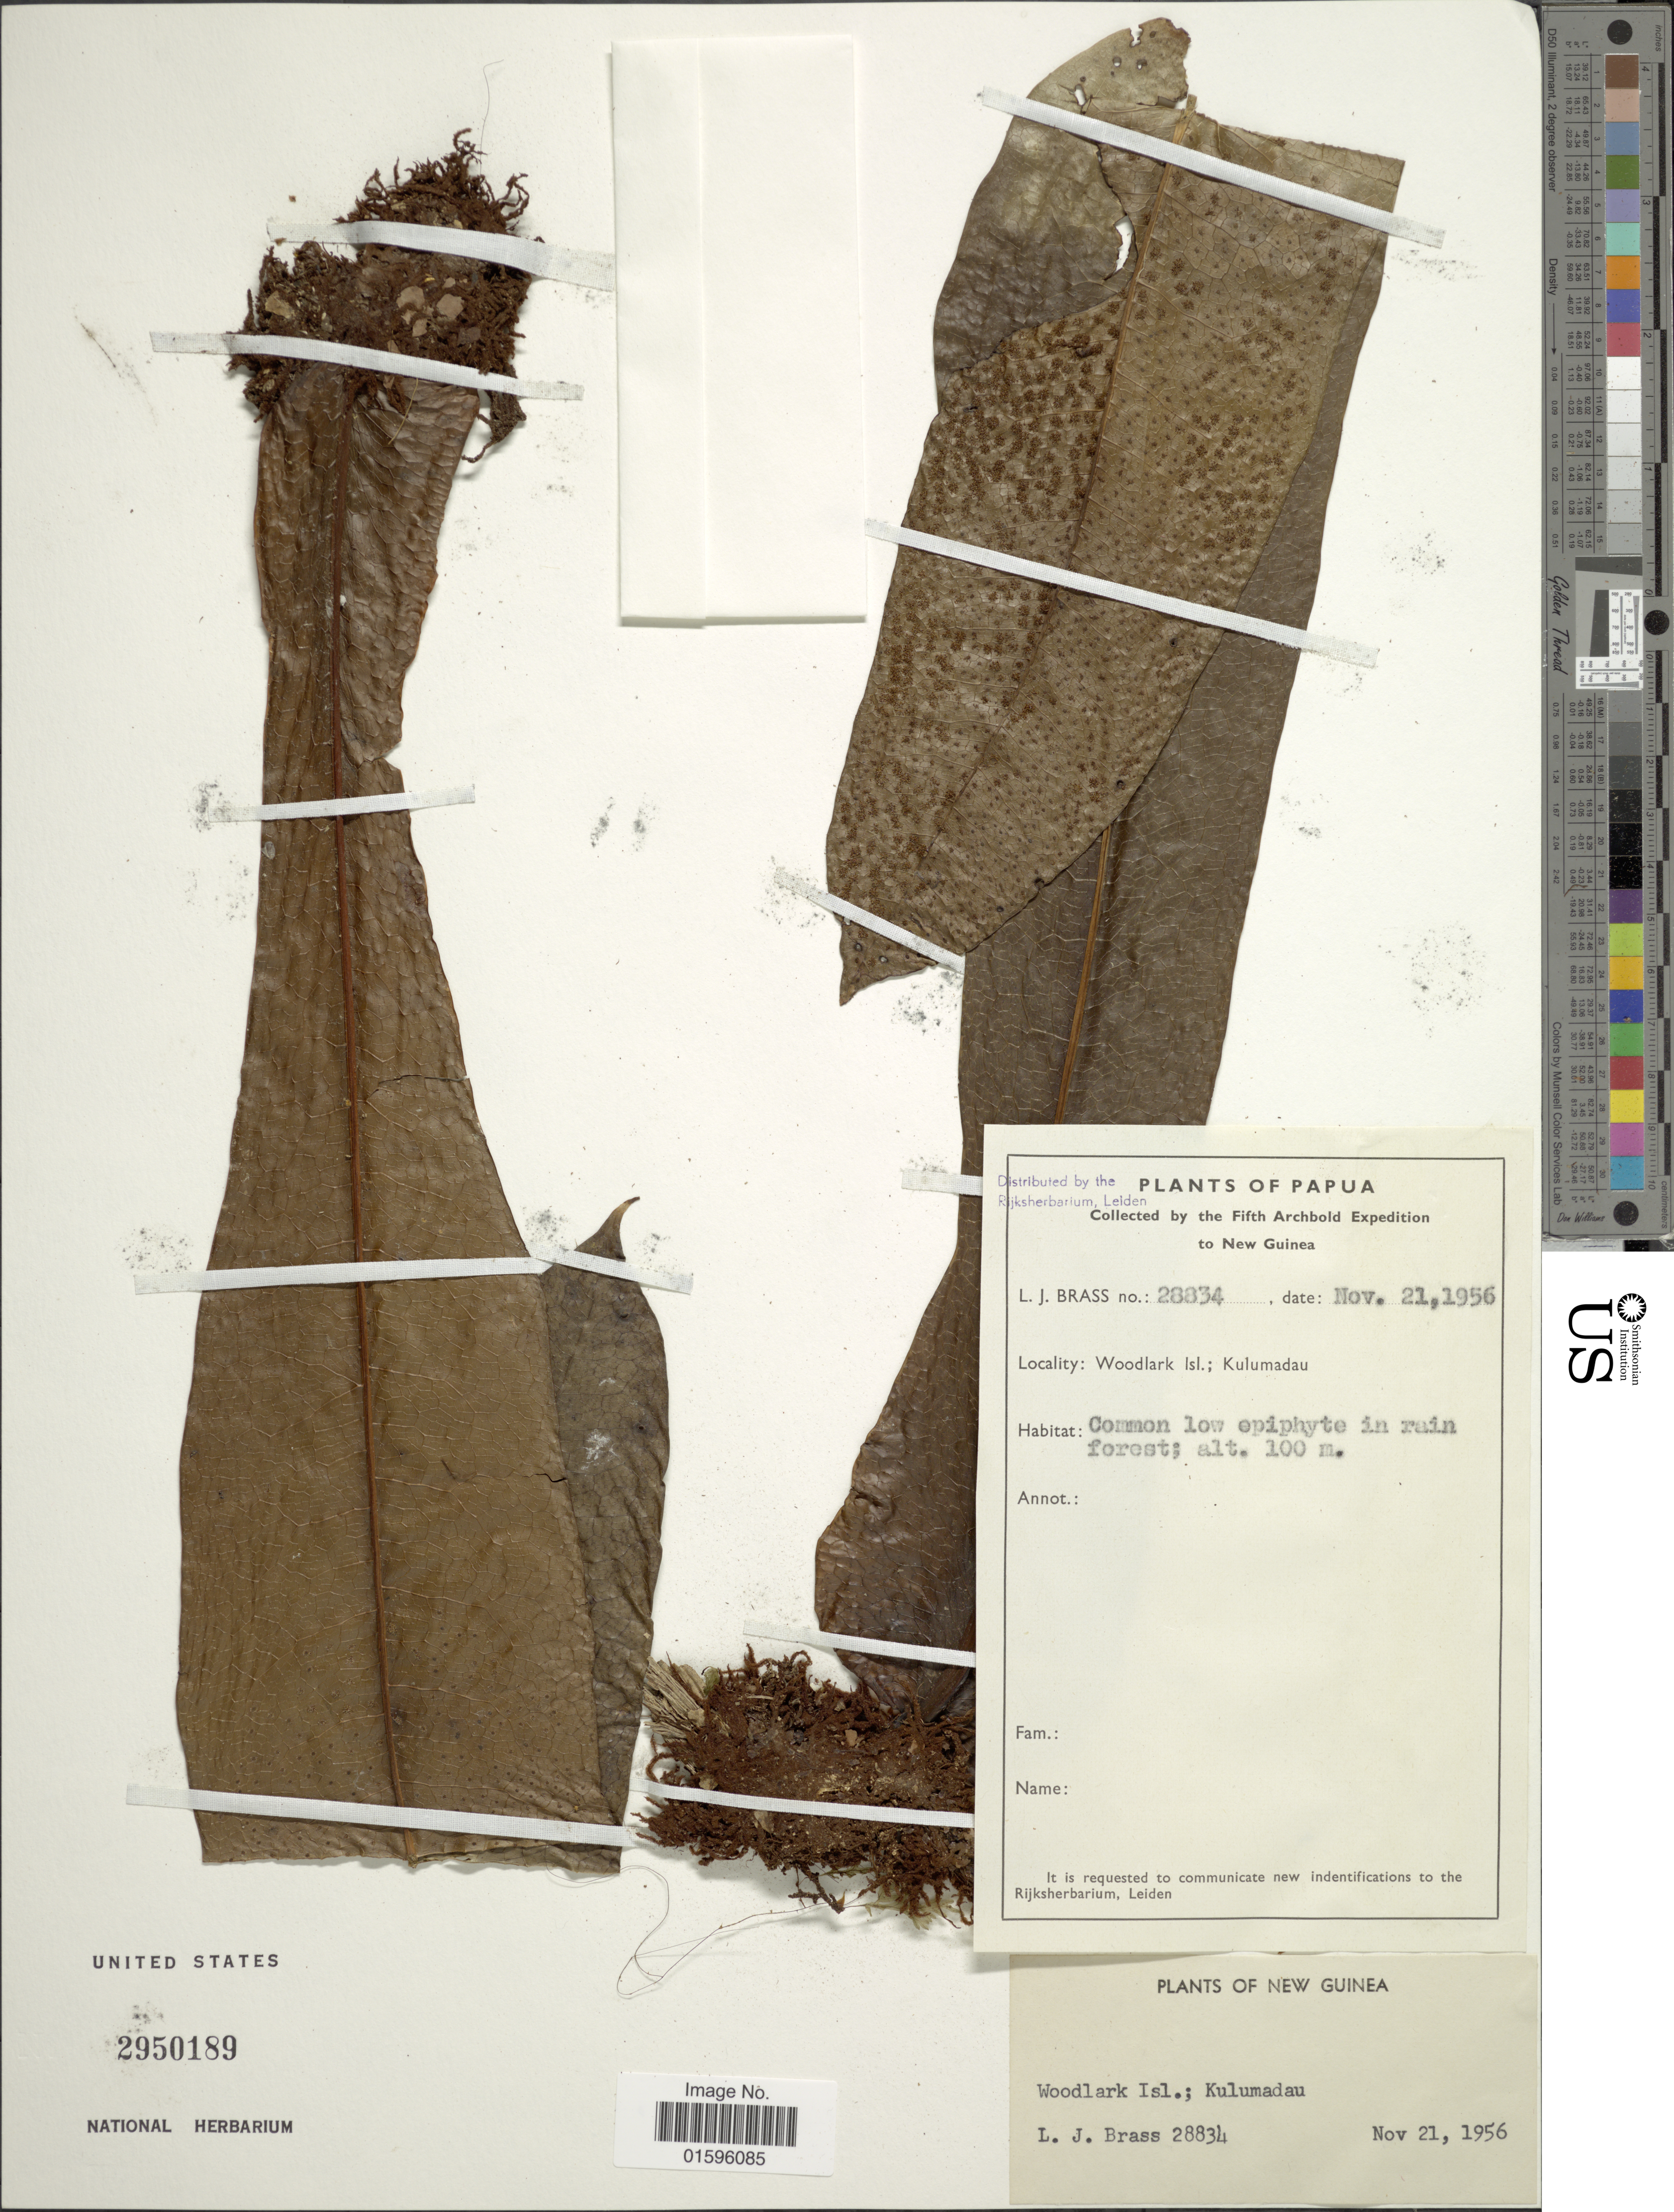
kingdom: Plantae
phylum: Tracheophyta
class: Polypodiopsida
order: Polypodiales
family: Polypodiaceae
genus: Polypodium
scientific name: Polypodium sp.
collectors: L. J. Brass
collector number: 28834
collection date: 1956-11-21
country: Papua New Guinea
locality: Papua, Woodlark Isl.; Kulumadau, New Guinea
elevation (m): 100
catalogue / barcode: US 2950189